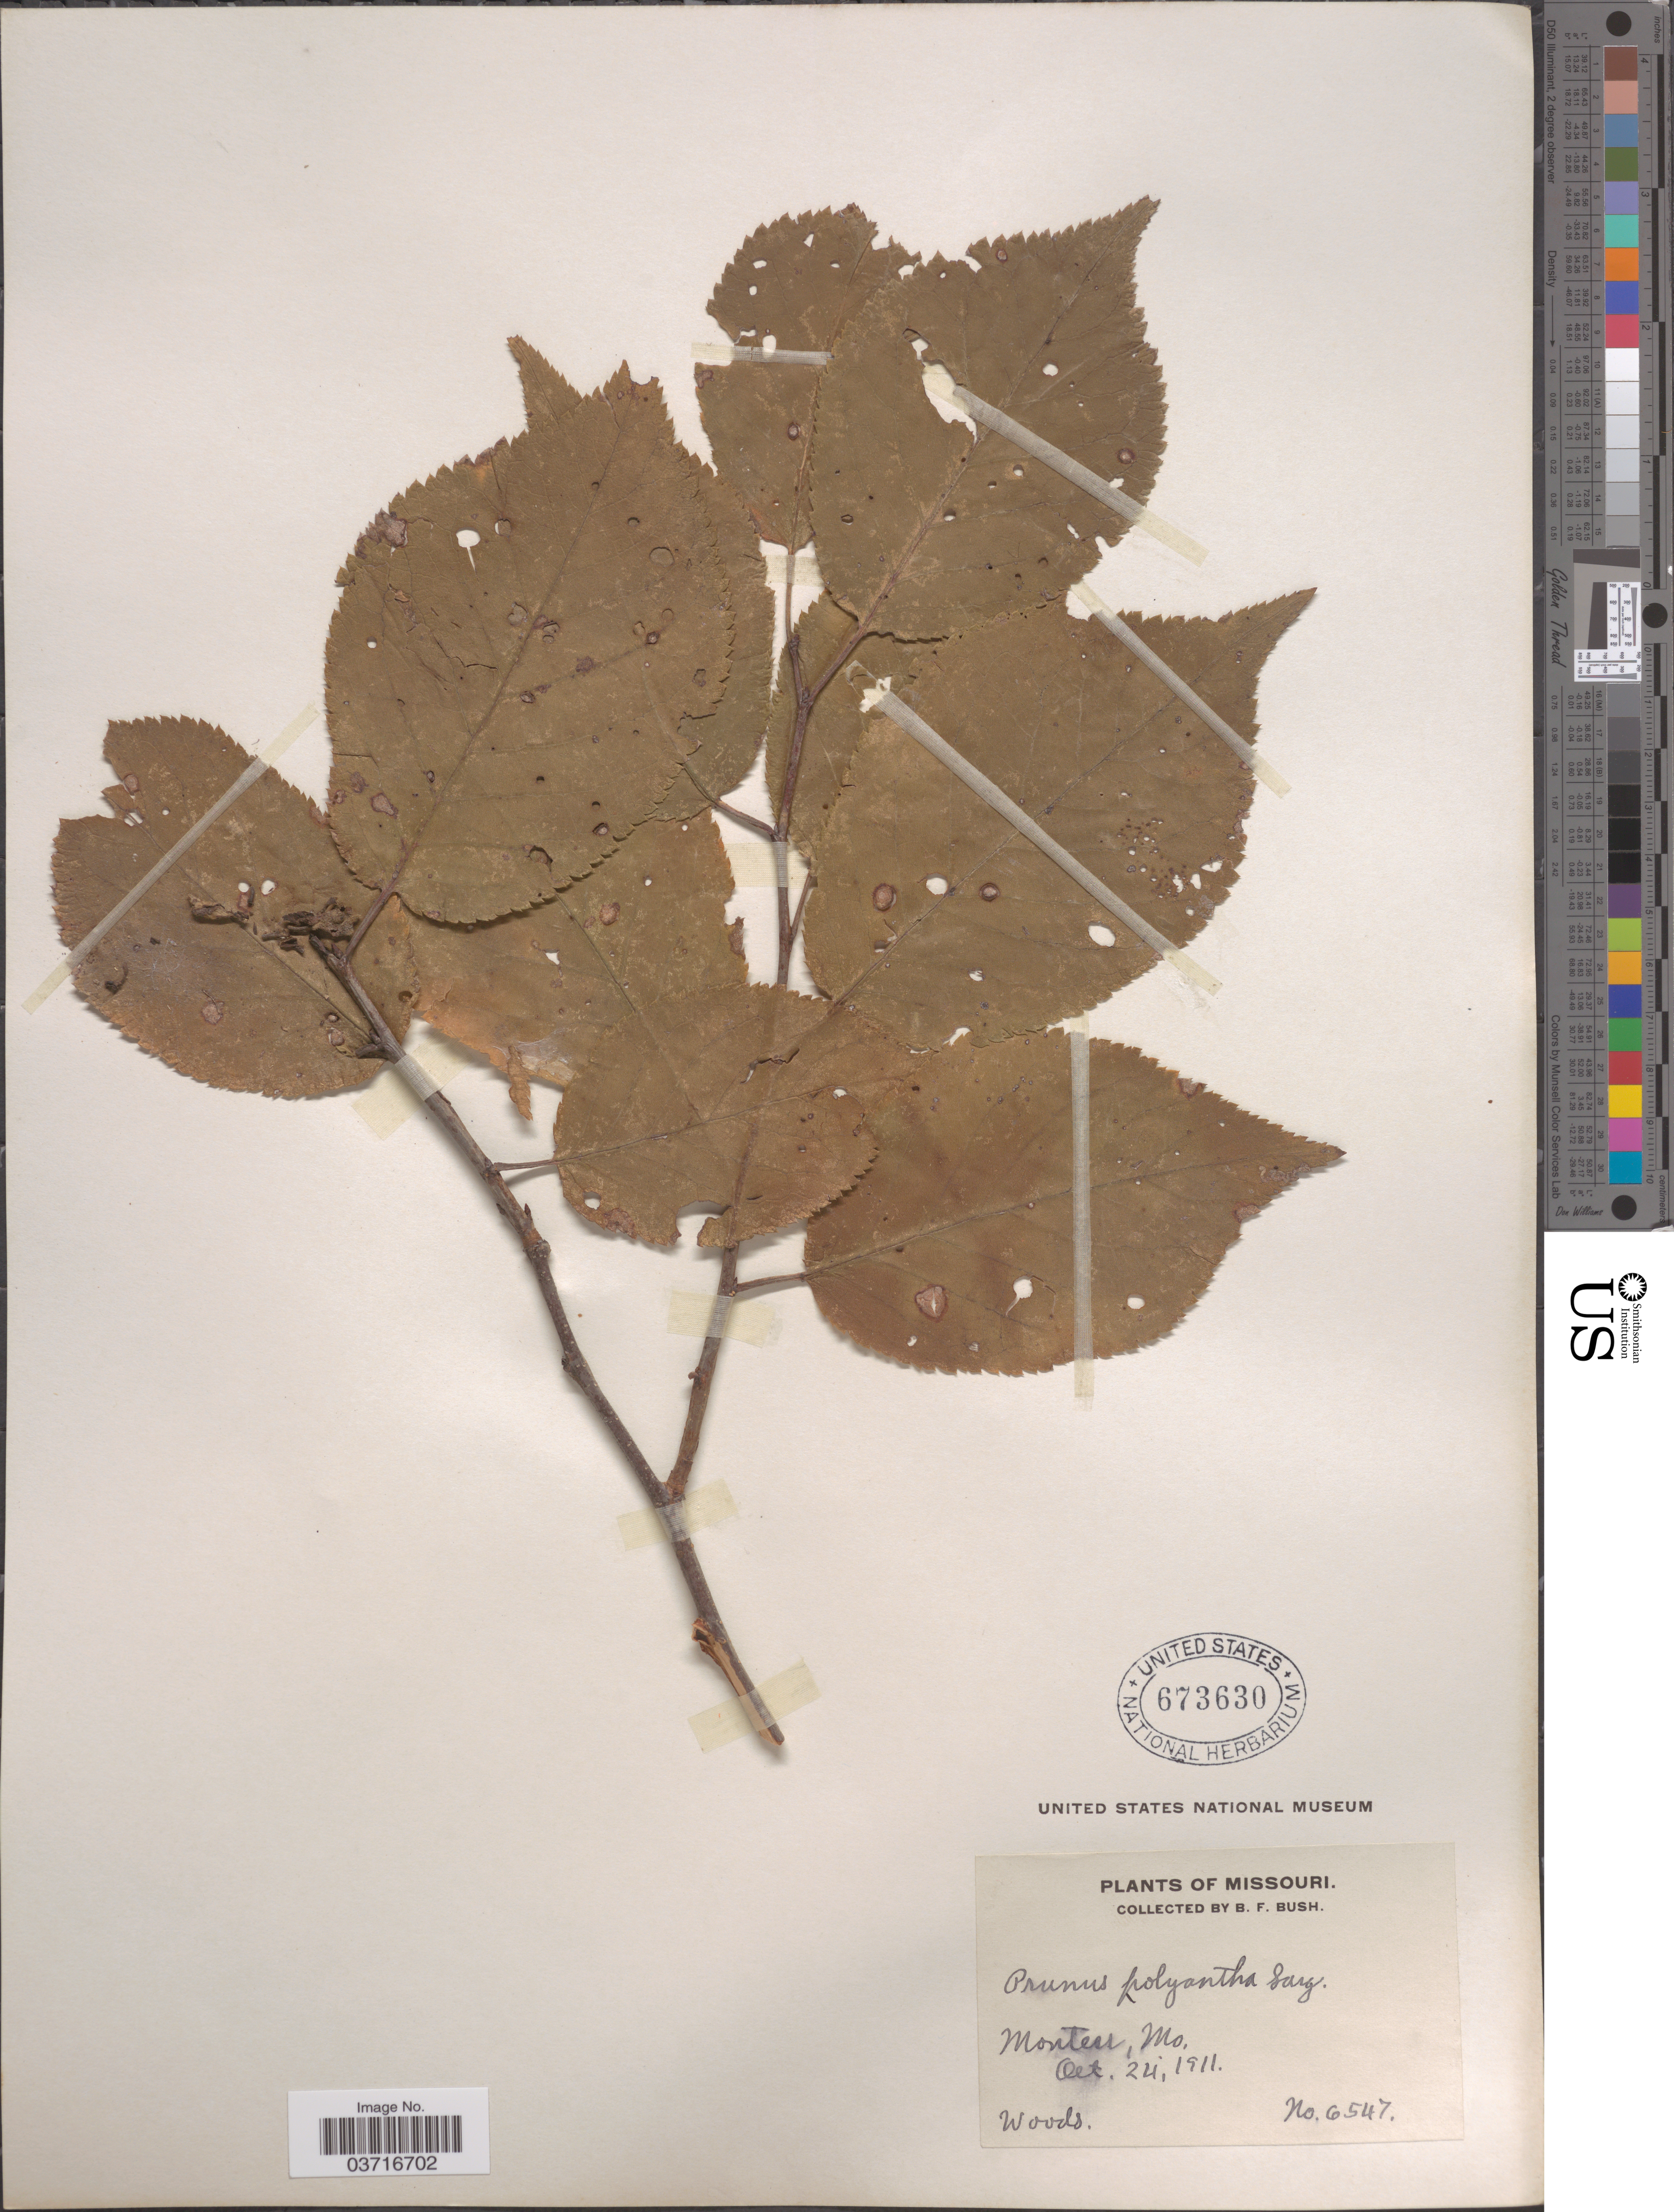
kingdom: Plantae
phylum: Tracheophyta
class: Magnoliopsida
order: Rosales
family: Rosaceae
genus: Prunus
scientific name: Prunus sp.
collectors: B. F. Bush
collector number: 6547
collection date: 1911-10-24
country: United States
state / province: Missouri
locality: Monteer.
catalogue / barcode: US 673630